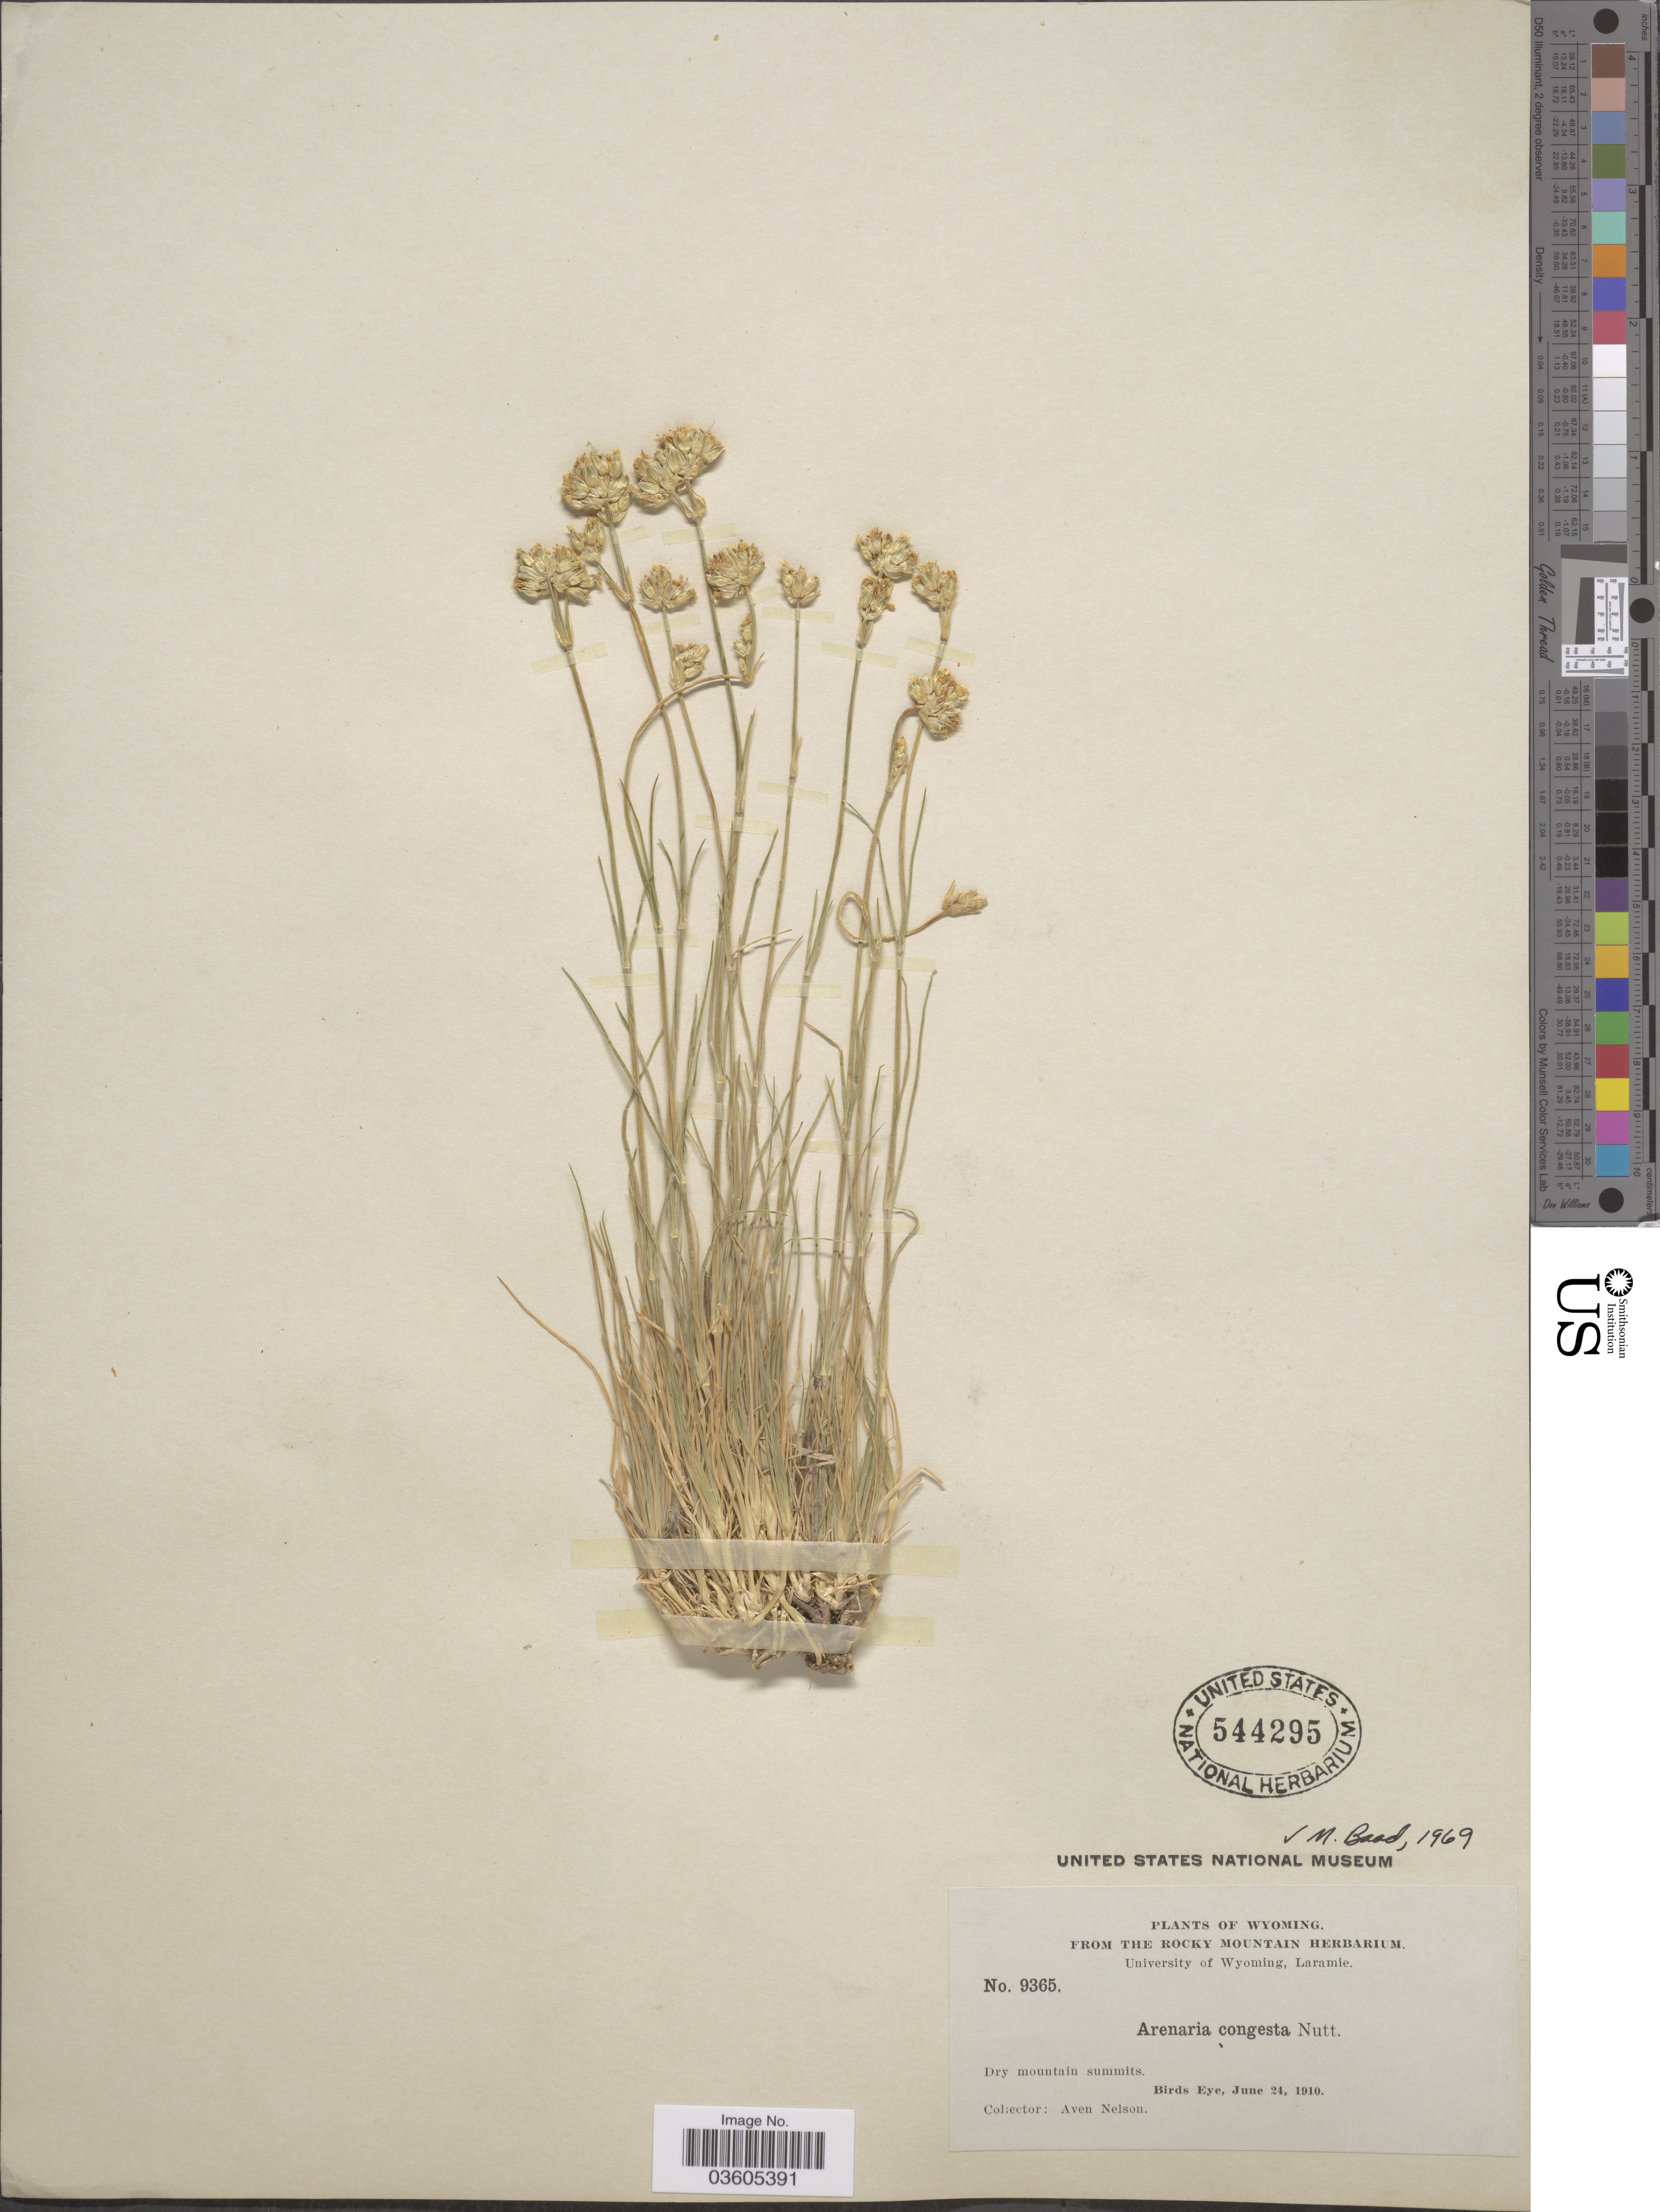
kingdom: Plantae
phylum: Tracheophyta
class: Magnoliopsida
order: Caryophyllales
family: Caryophyllaceae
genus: Eremogone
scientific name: Eremogone congesta var. congesta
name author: (Nutt.) Ikonn.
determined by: Strong, Mark T., (BOT), Smithsonian Institution - National Museum of Natural History (UNITED STATES)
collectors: A. Nelson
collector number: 9365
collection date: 1910-06-24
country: United States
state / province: Wyoming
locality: Birds Eye.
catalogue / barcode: US 544295